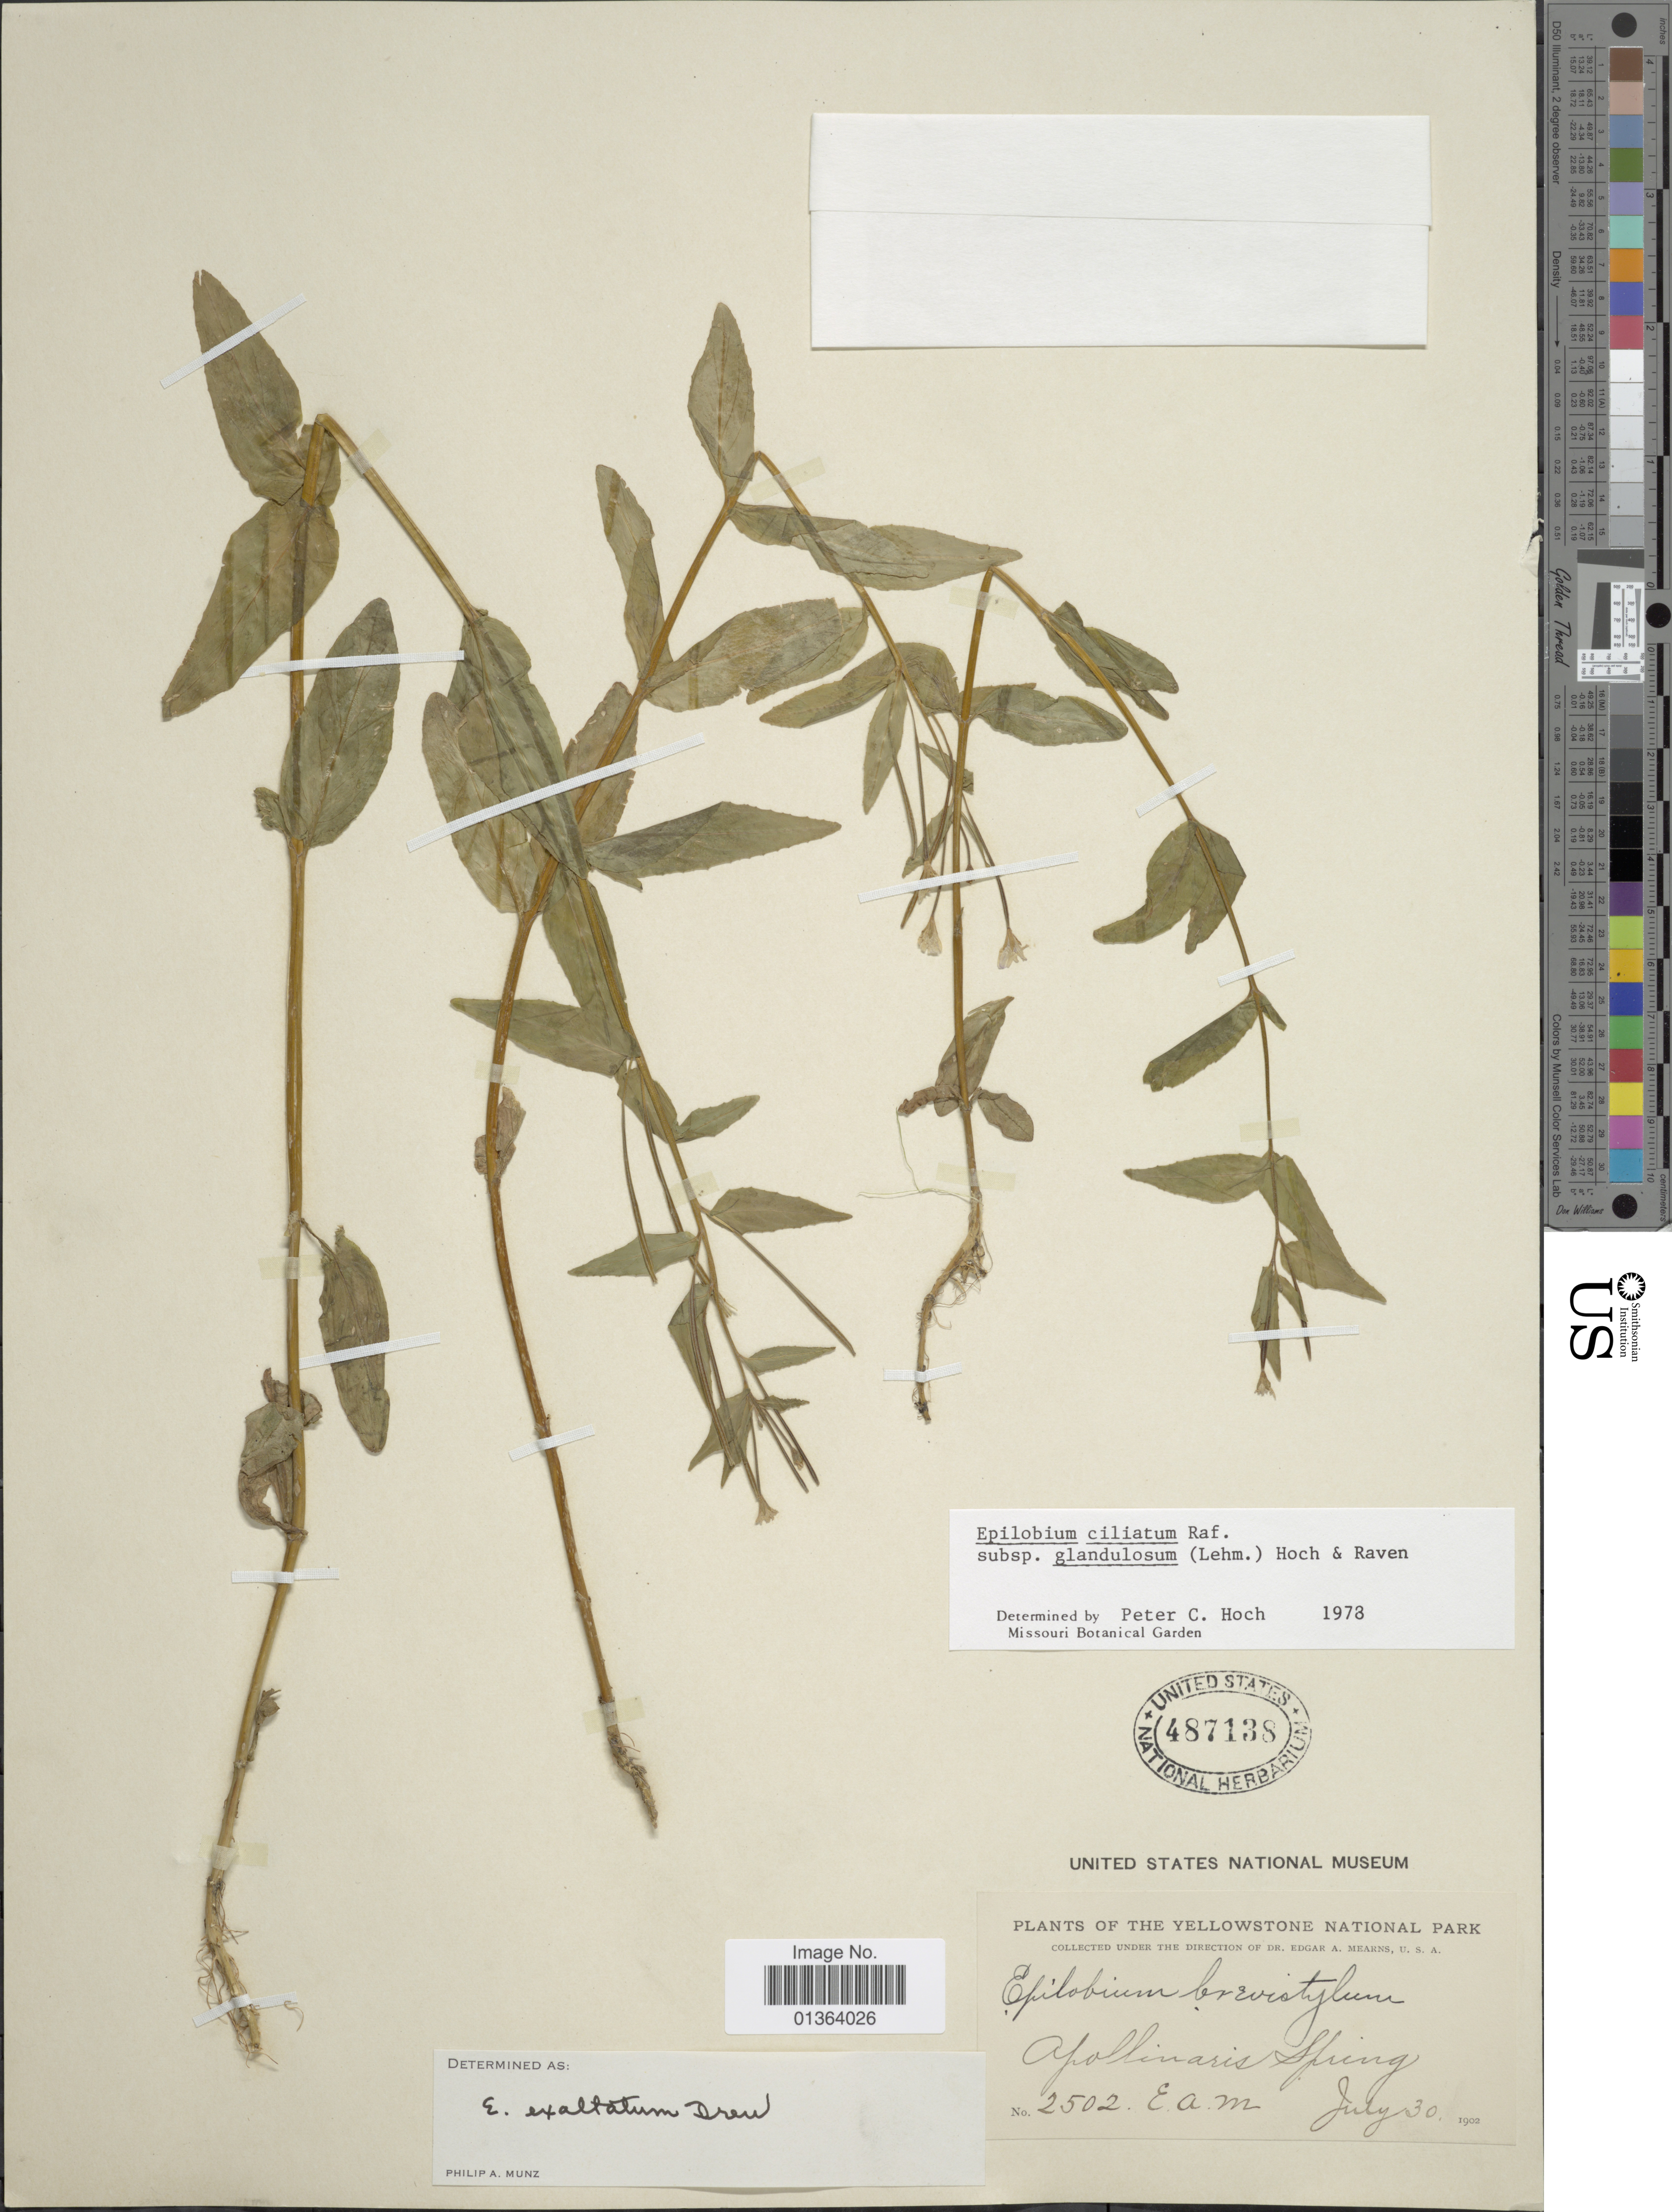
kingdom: Plantae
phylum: Tracheophyta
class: Magnoliopsida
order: Myrtales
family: Onagraceae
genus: Epilobium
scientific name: Epilobium ciliatum subsp. glandulosum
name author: (Lehm.) Hoch & P.H. Raven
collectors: E. A. Mearns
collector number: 2502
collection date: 1902-07-30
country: United States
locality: Apollinaris Spring.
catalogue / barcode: US 487138